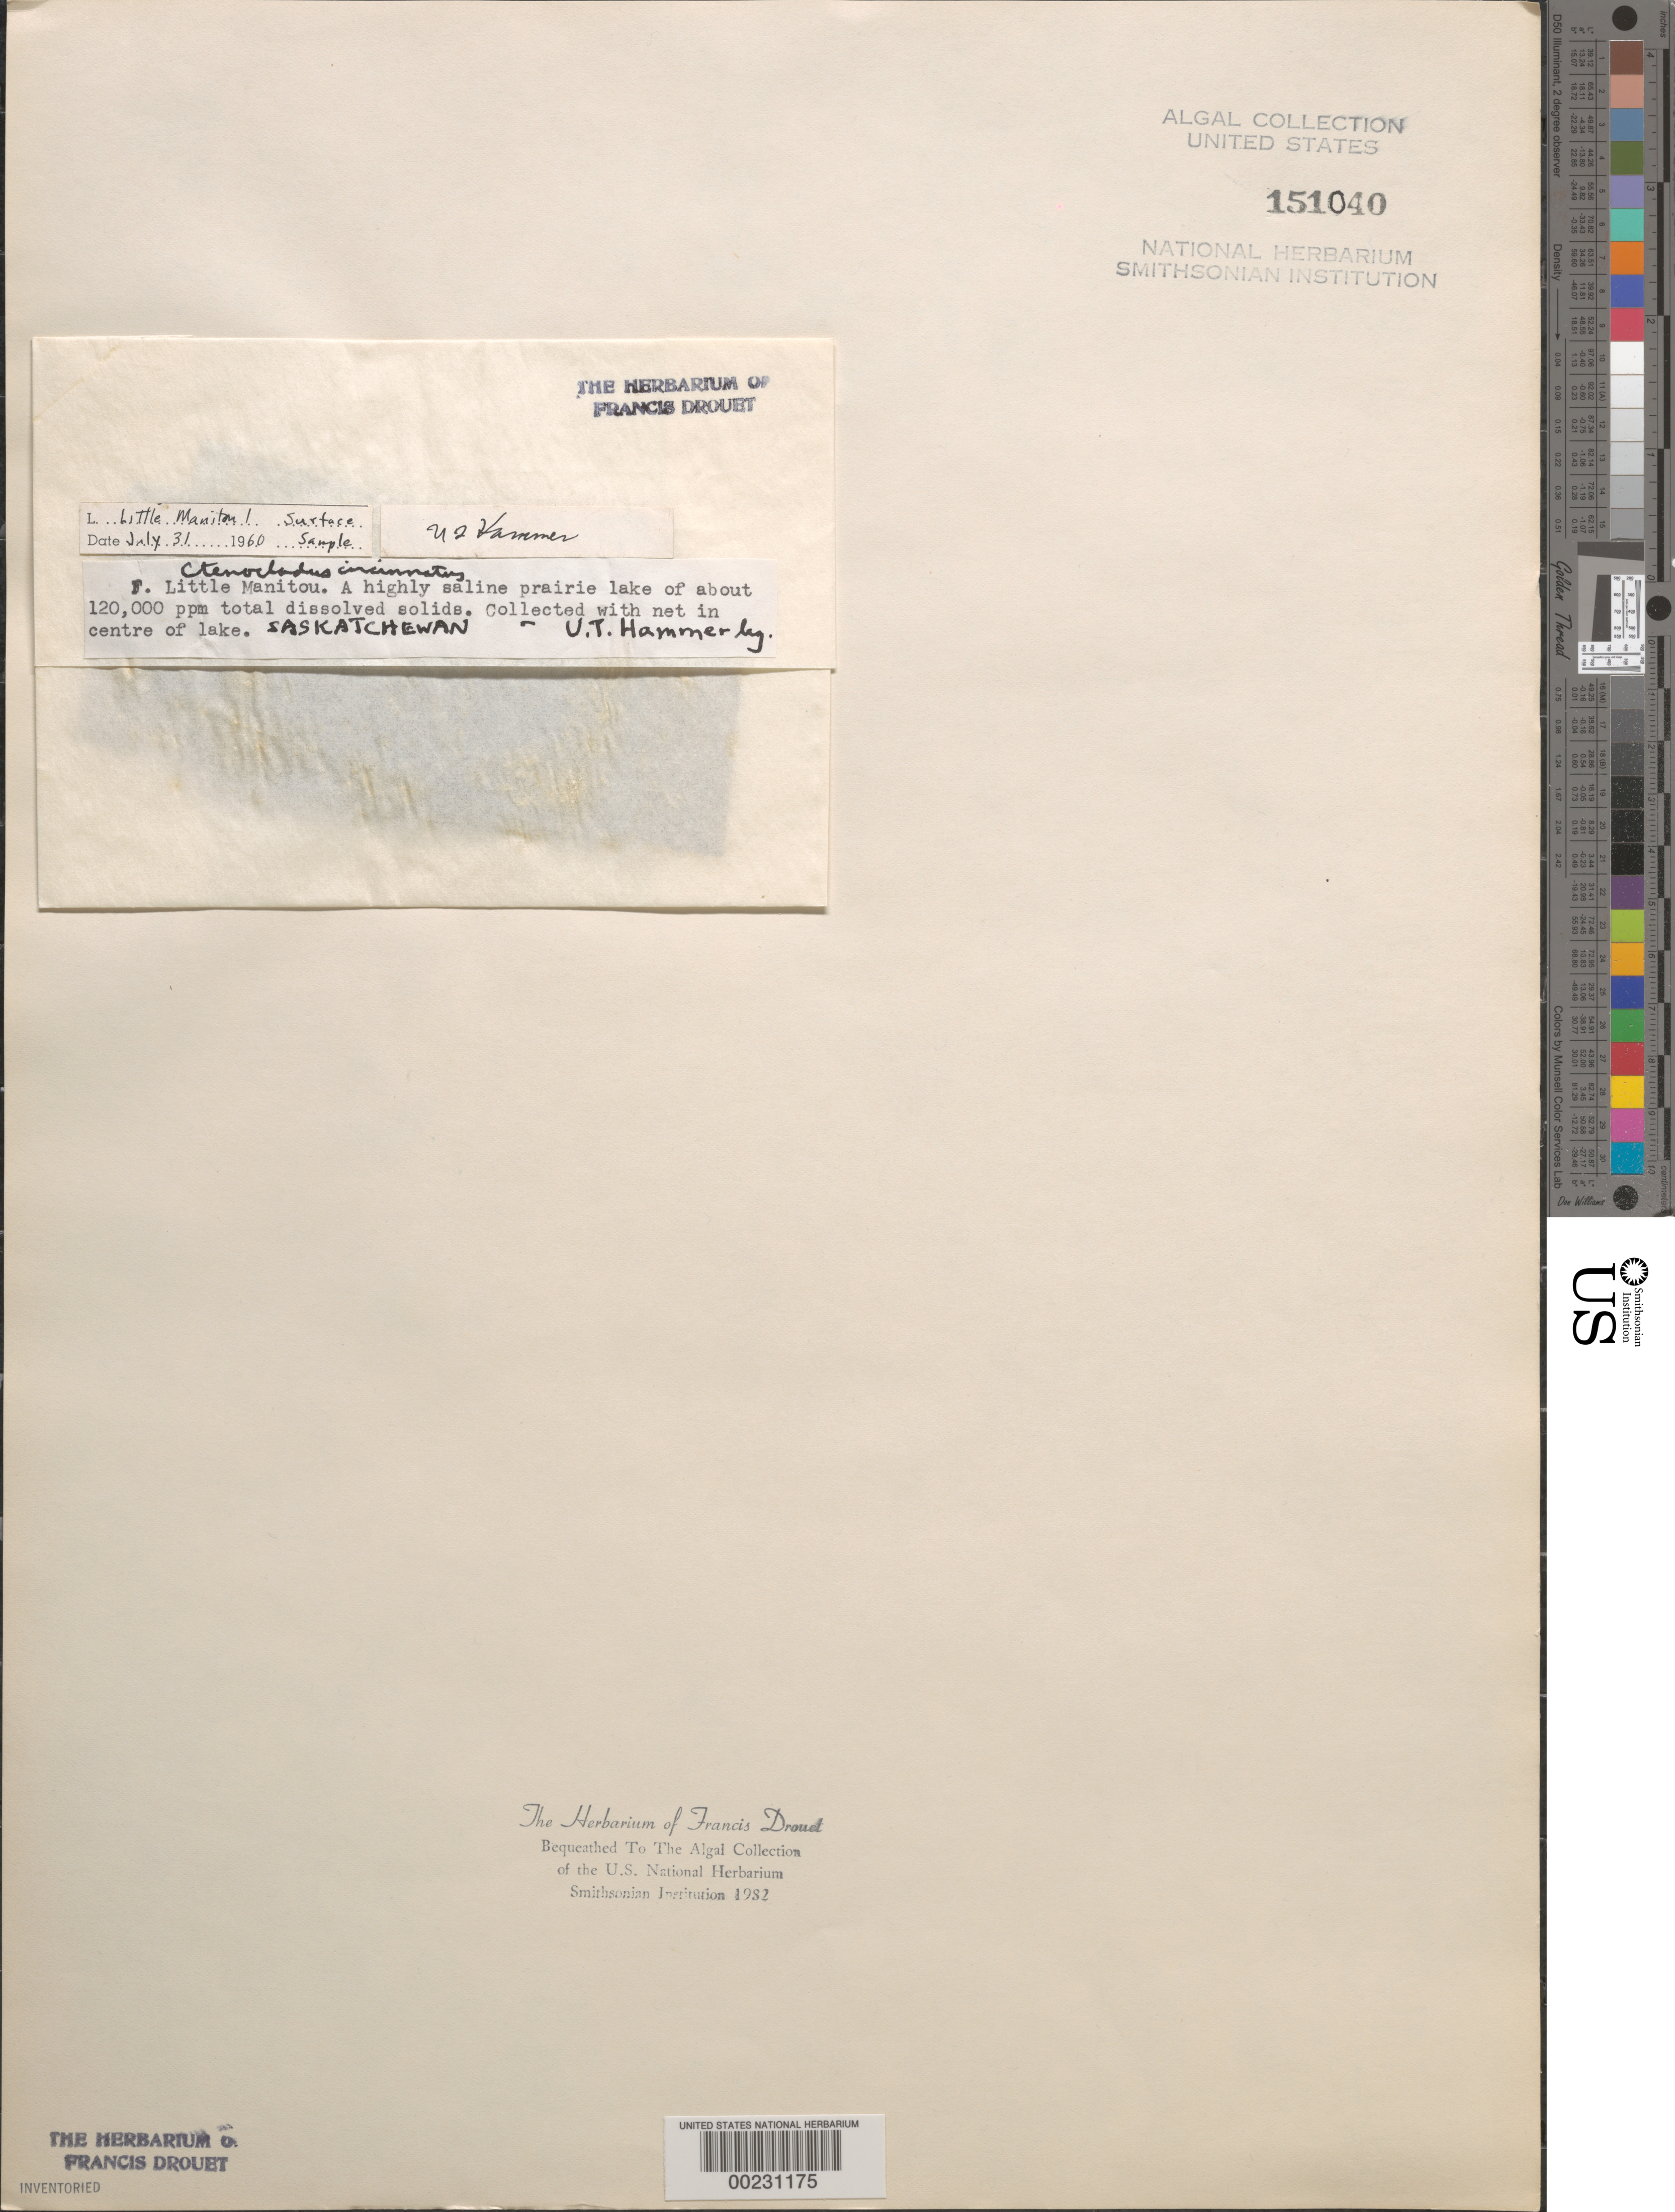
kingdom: Plantae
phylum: Chlorophyta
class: Trebouxiophyceae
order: Chlorellales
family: Ctenocladaceae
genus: Ctenocladus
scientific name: Ctenocladus circinnatus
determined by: Drouet, F. E.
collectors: U. Hammer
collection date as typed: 31 Jul 1960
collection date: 1960-07-31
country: Canada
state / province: Saskatchewan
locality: Little Manitou Lake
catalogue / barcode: US 151040